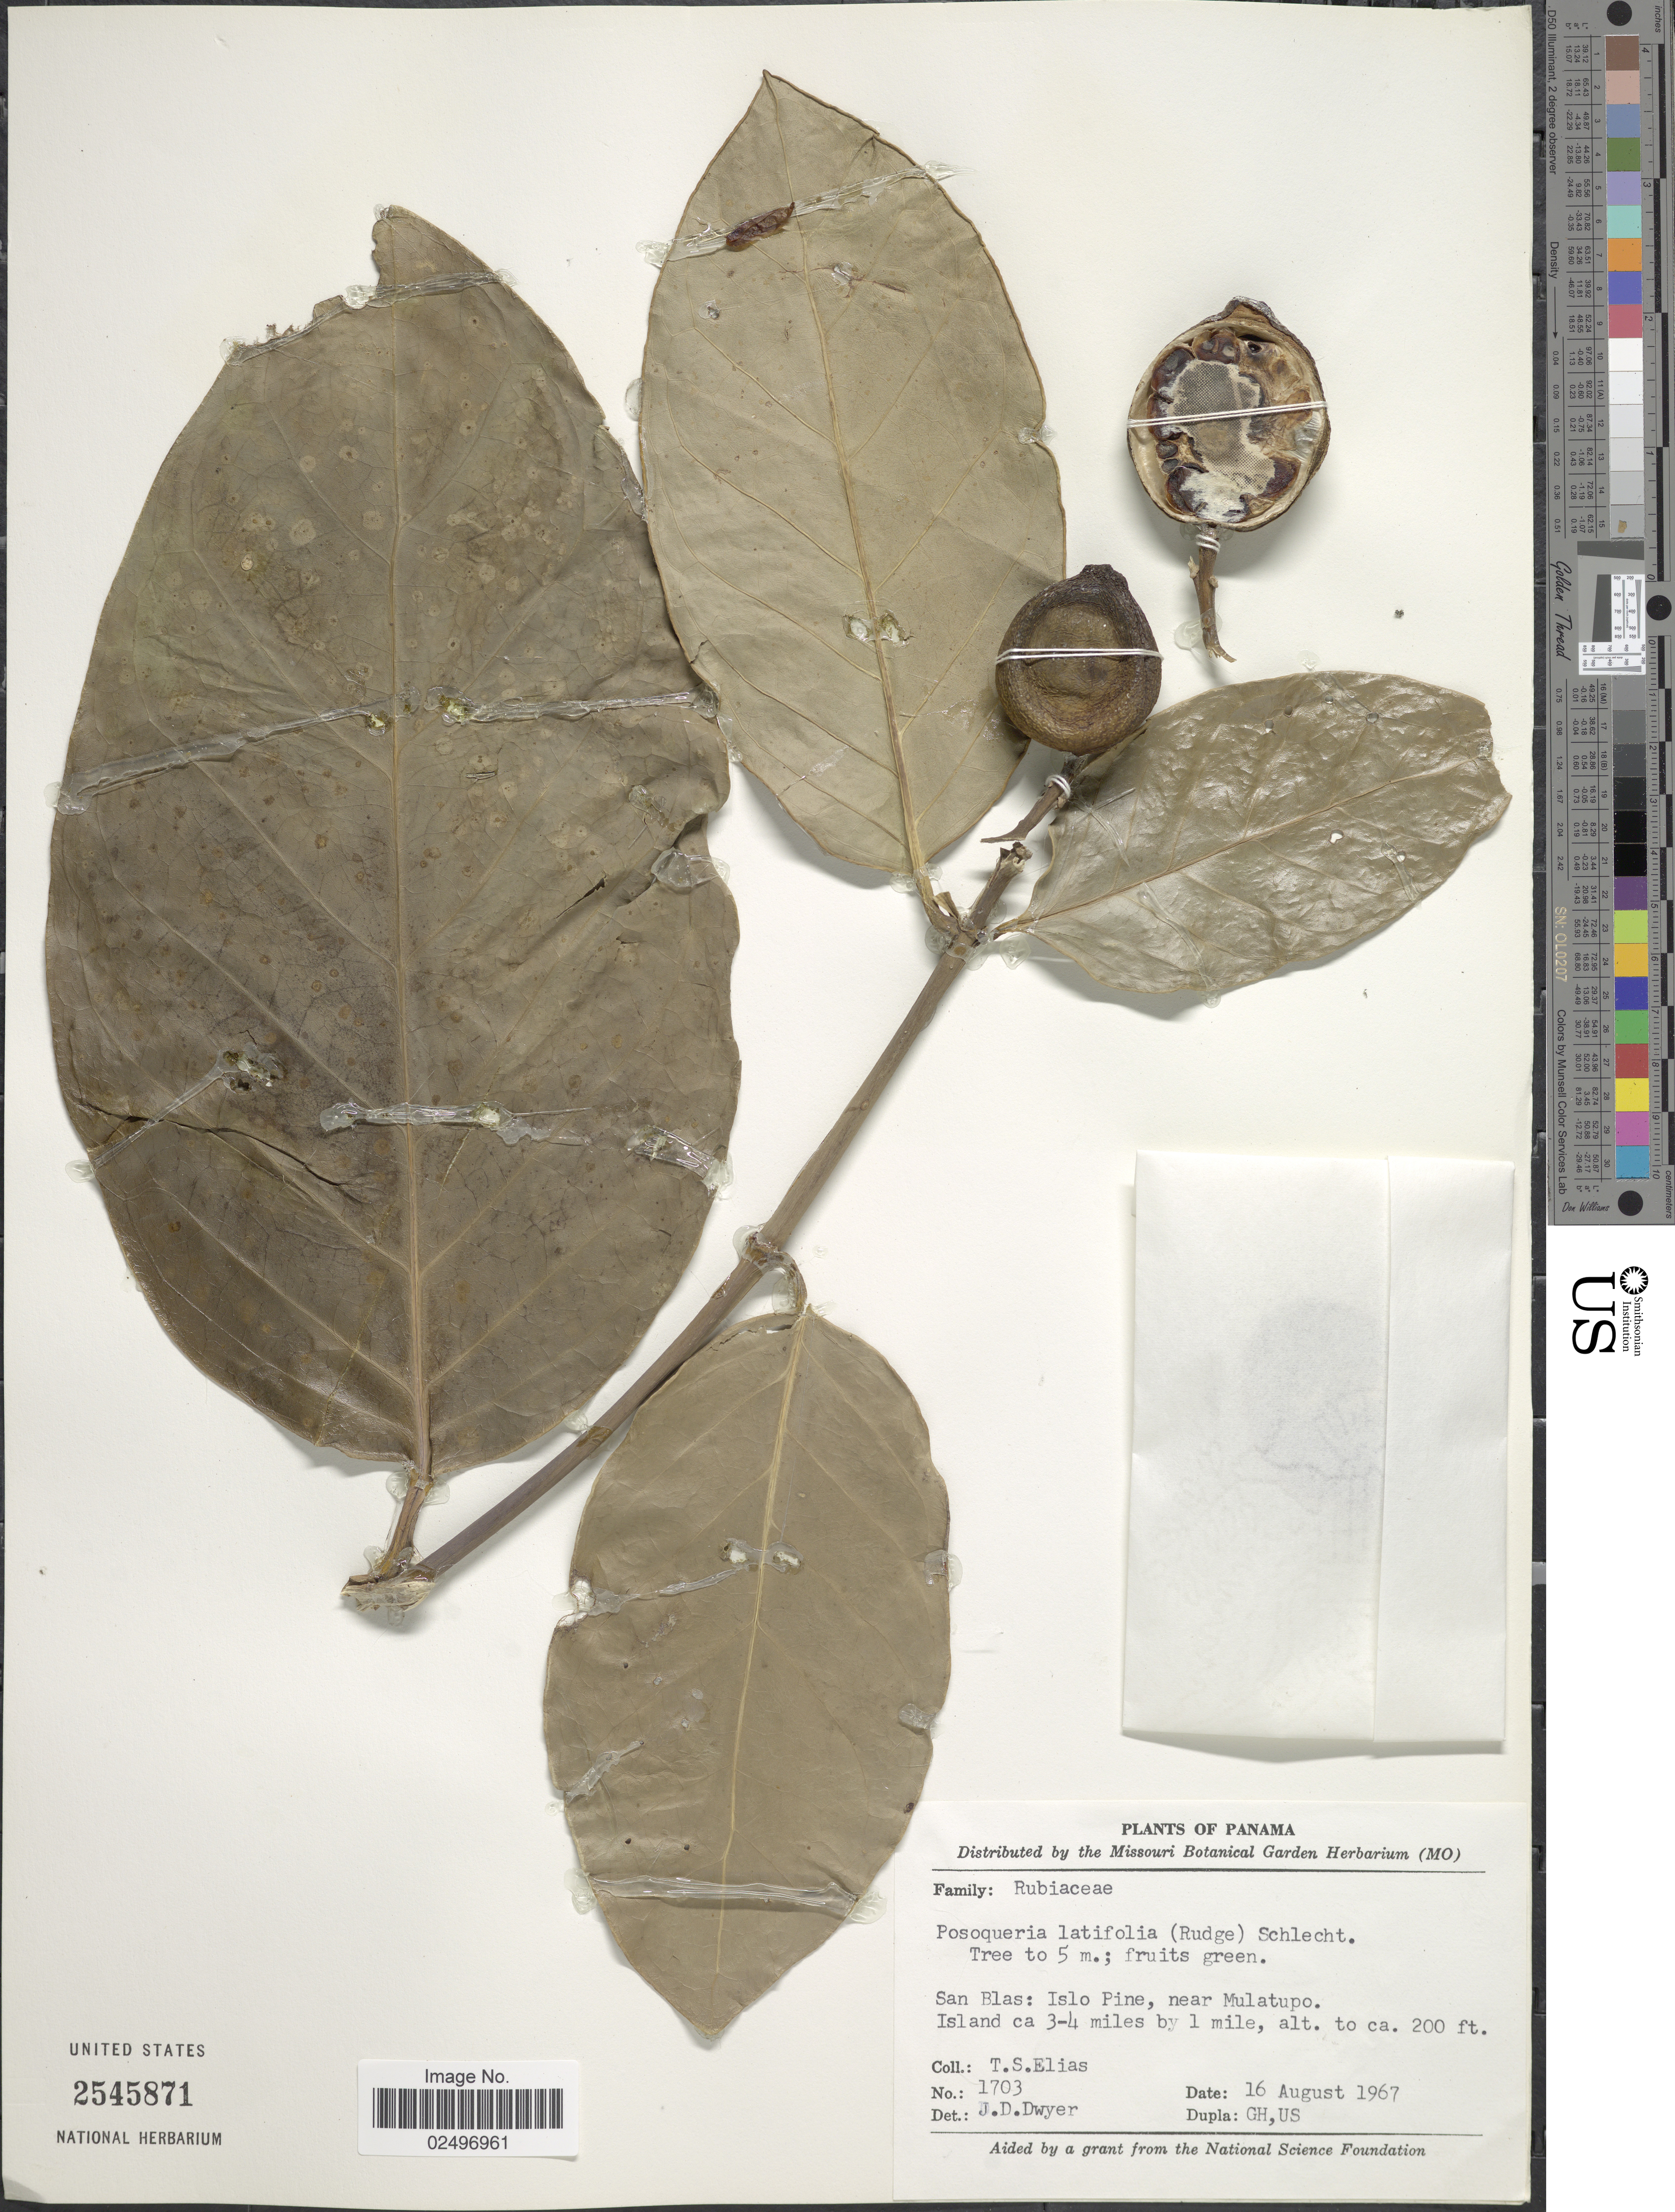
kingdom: Plantae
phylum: Tracheophyta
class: Magnoliopsida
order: Gentianales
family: Rubiaceae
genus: Posoqueria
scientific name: Posoqueria latifolia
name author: (Rudge) Roem. & Schult.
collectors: T. S. Elias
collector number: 1703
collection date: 1967-08-16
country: Panama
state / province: Kuna Yala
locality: San Blas: Islo Pine, near Mulatupo. Island ca 3-4 miles by 1 mile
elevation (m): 61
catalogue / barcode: US 2545871